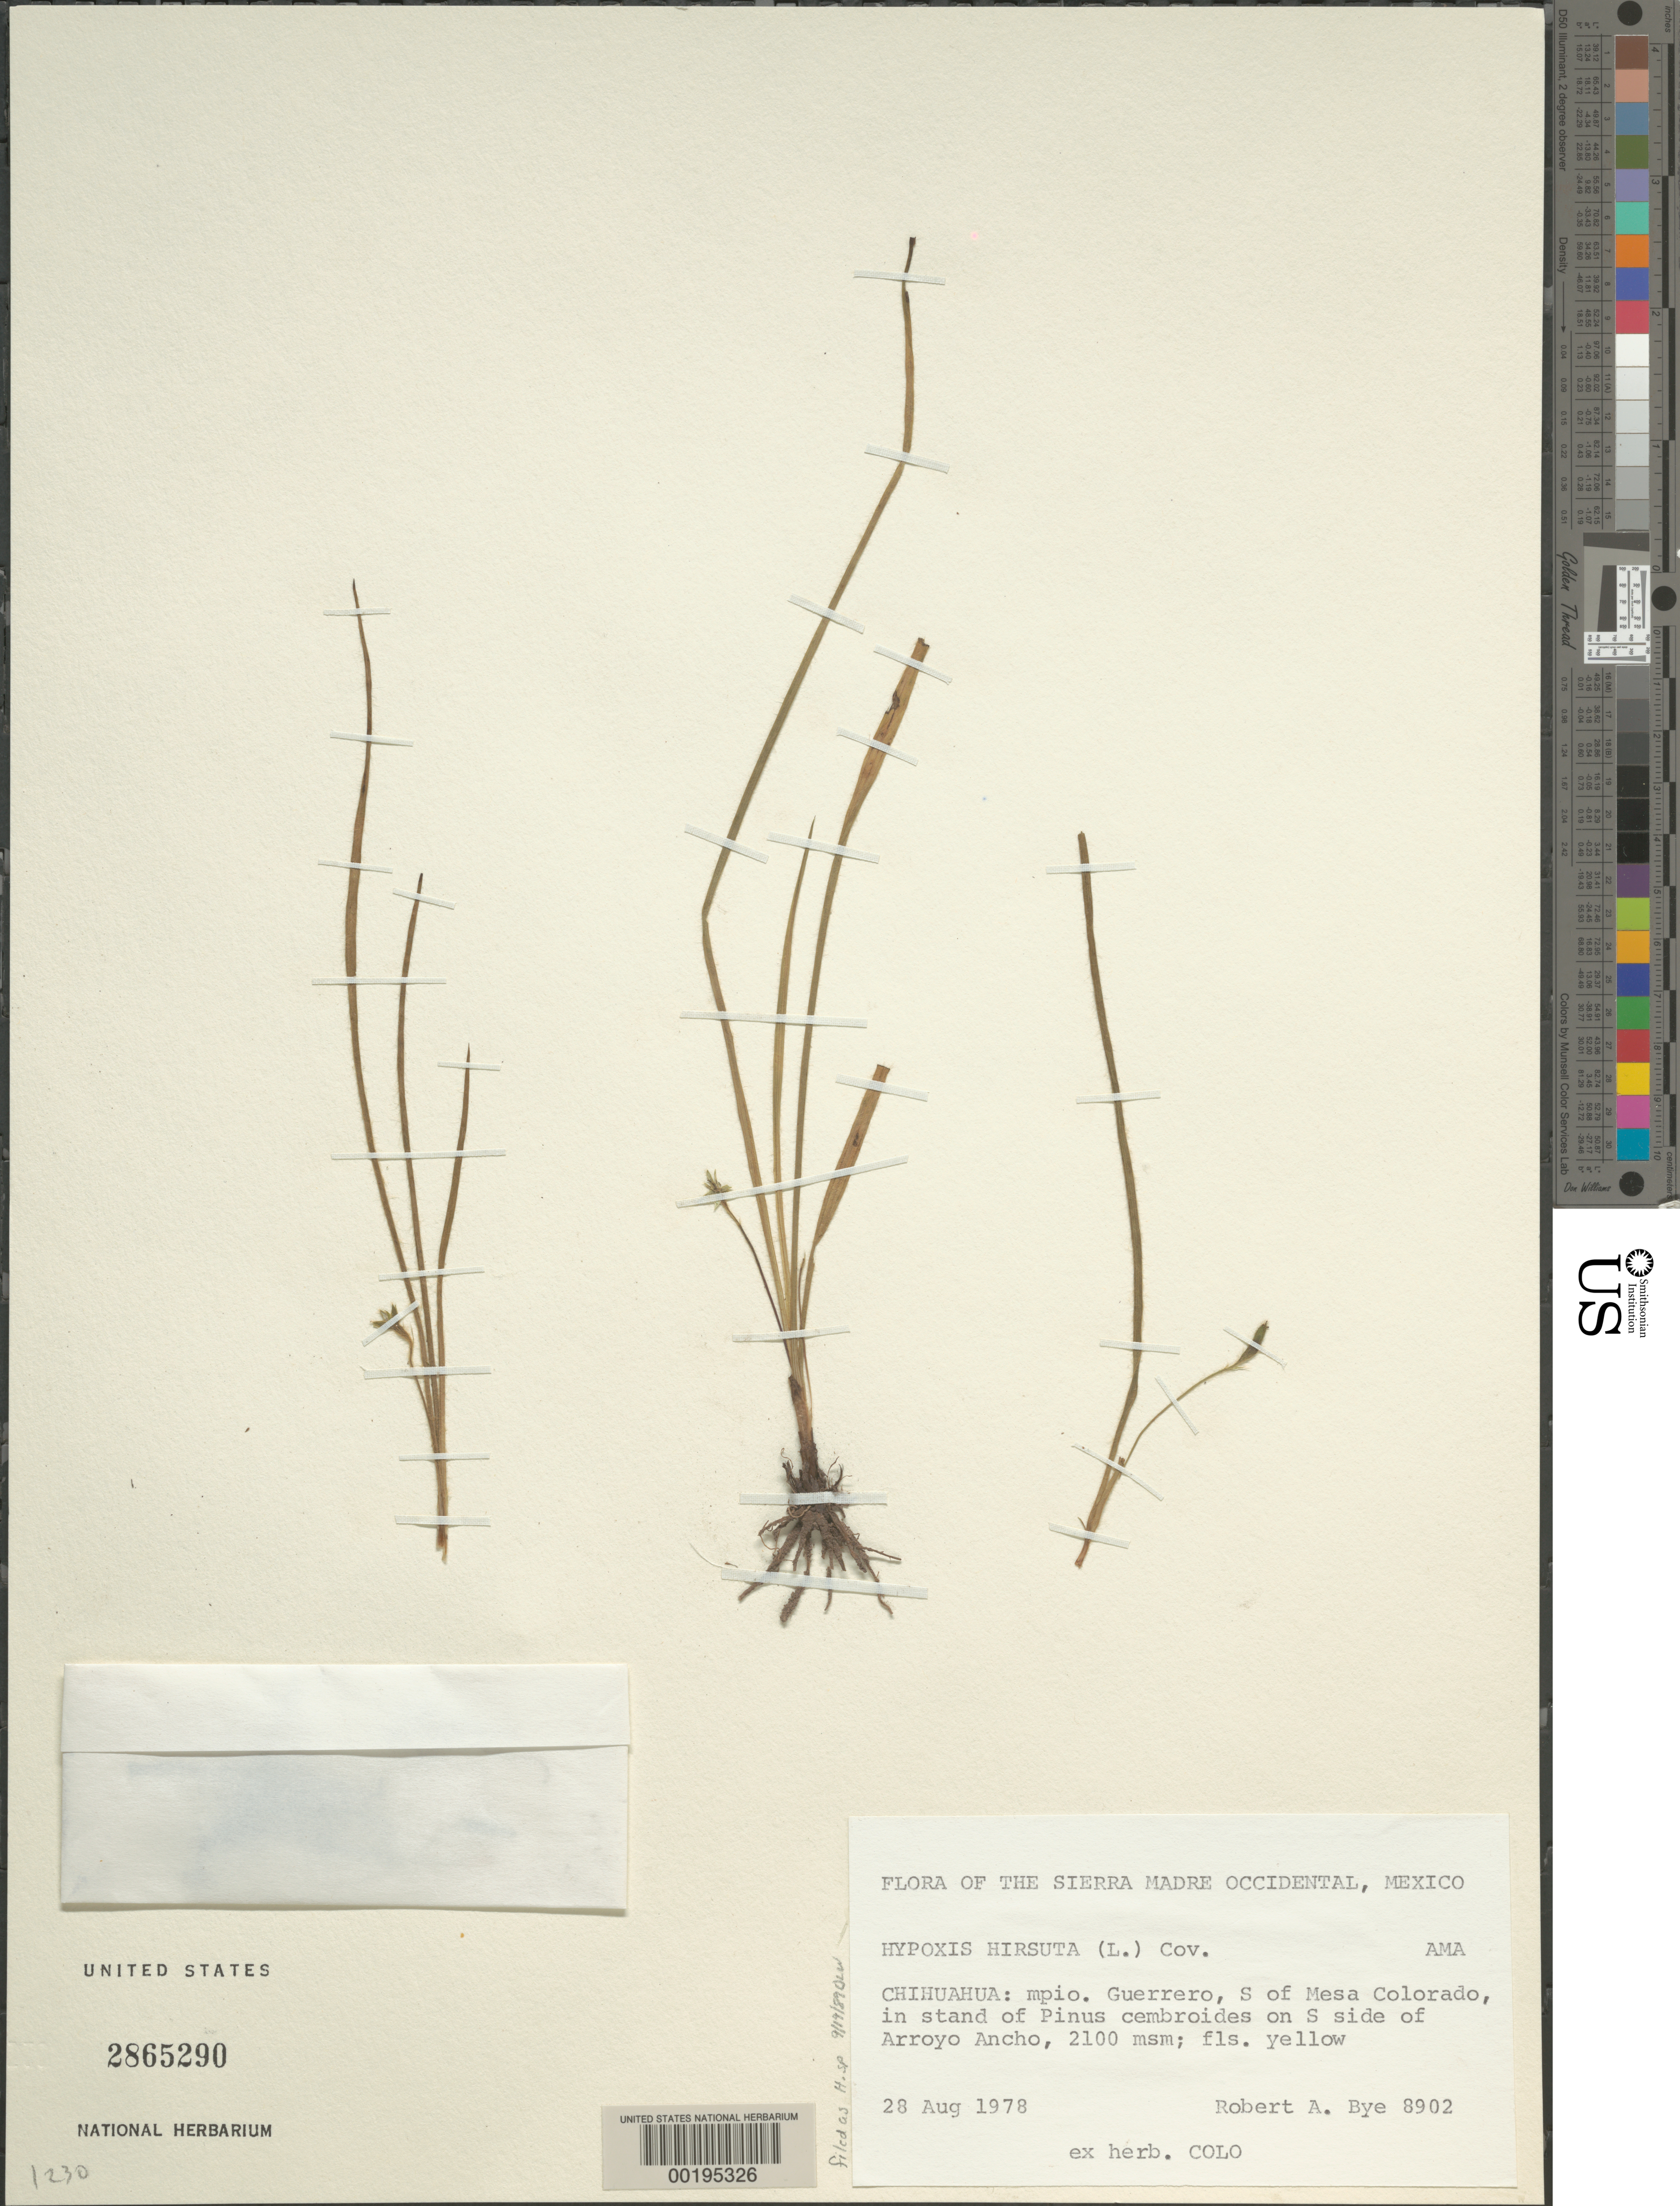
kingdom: Plantae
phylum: Tracheophyta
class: Liliopsida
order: Asparagales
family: Hypoxidaceae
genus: Hypoxis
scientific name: Hypoxis sp.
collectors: R. A. Bye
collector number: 8902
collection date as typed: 28 Aug 1978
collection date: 1978-08-28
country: Mexico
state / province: Chihuahua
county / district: Guerrero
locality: S of Mesa Colorado on S side of Arroyo Ancho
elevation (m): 2100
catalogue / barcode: US 2865290